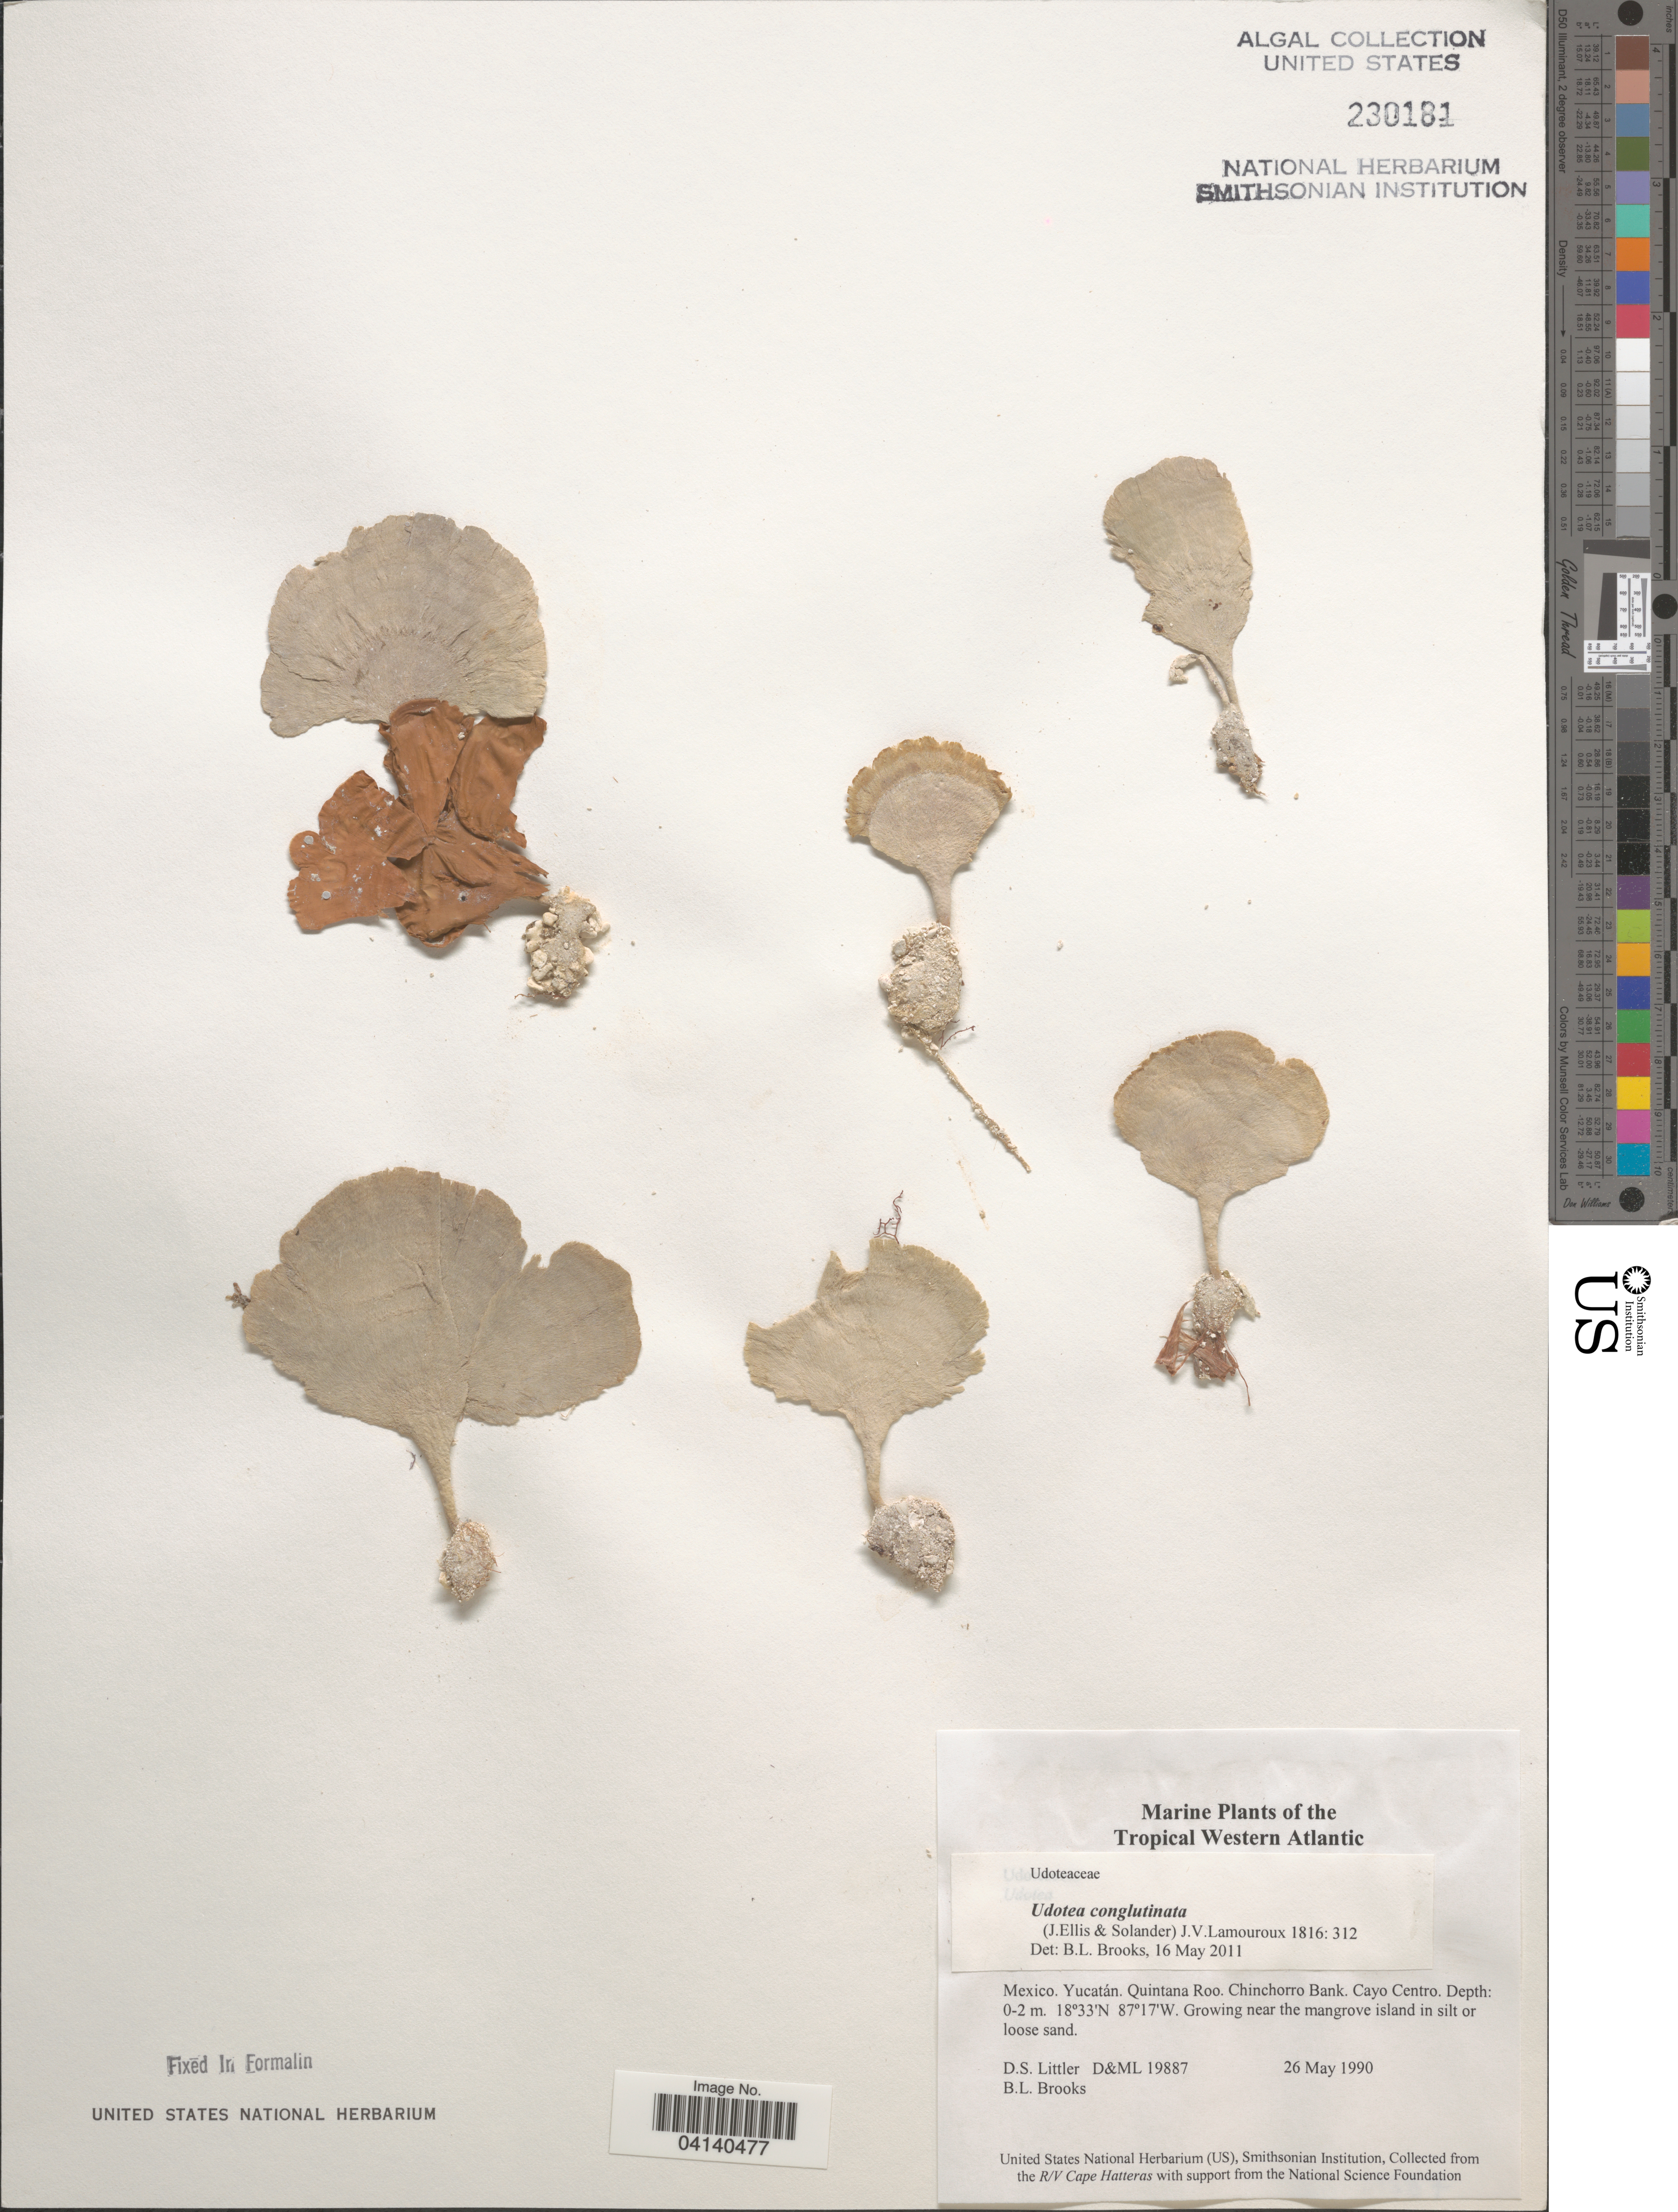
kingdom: Plantae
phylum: Chlorophyta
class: Ulvophyceae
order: Bryopsidales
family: Udoteaceae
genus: Udotea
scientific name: Udotea conglutinata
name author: (Ellis & Sol.) J.V.Lamouroux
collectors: D. S. Littler & B. Brooks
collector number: D&ML19887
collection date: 1990-05-26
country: Mexico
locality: The Tropical Western Atlantic. Yucatán. Quintana Roo. Chinchorro Bank. Cayo Centro.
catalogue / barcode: US 230181